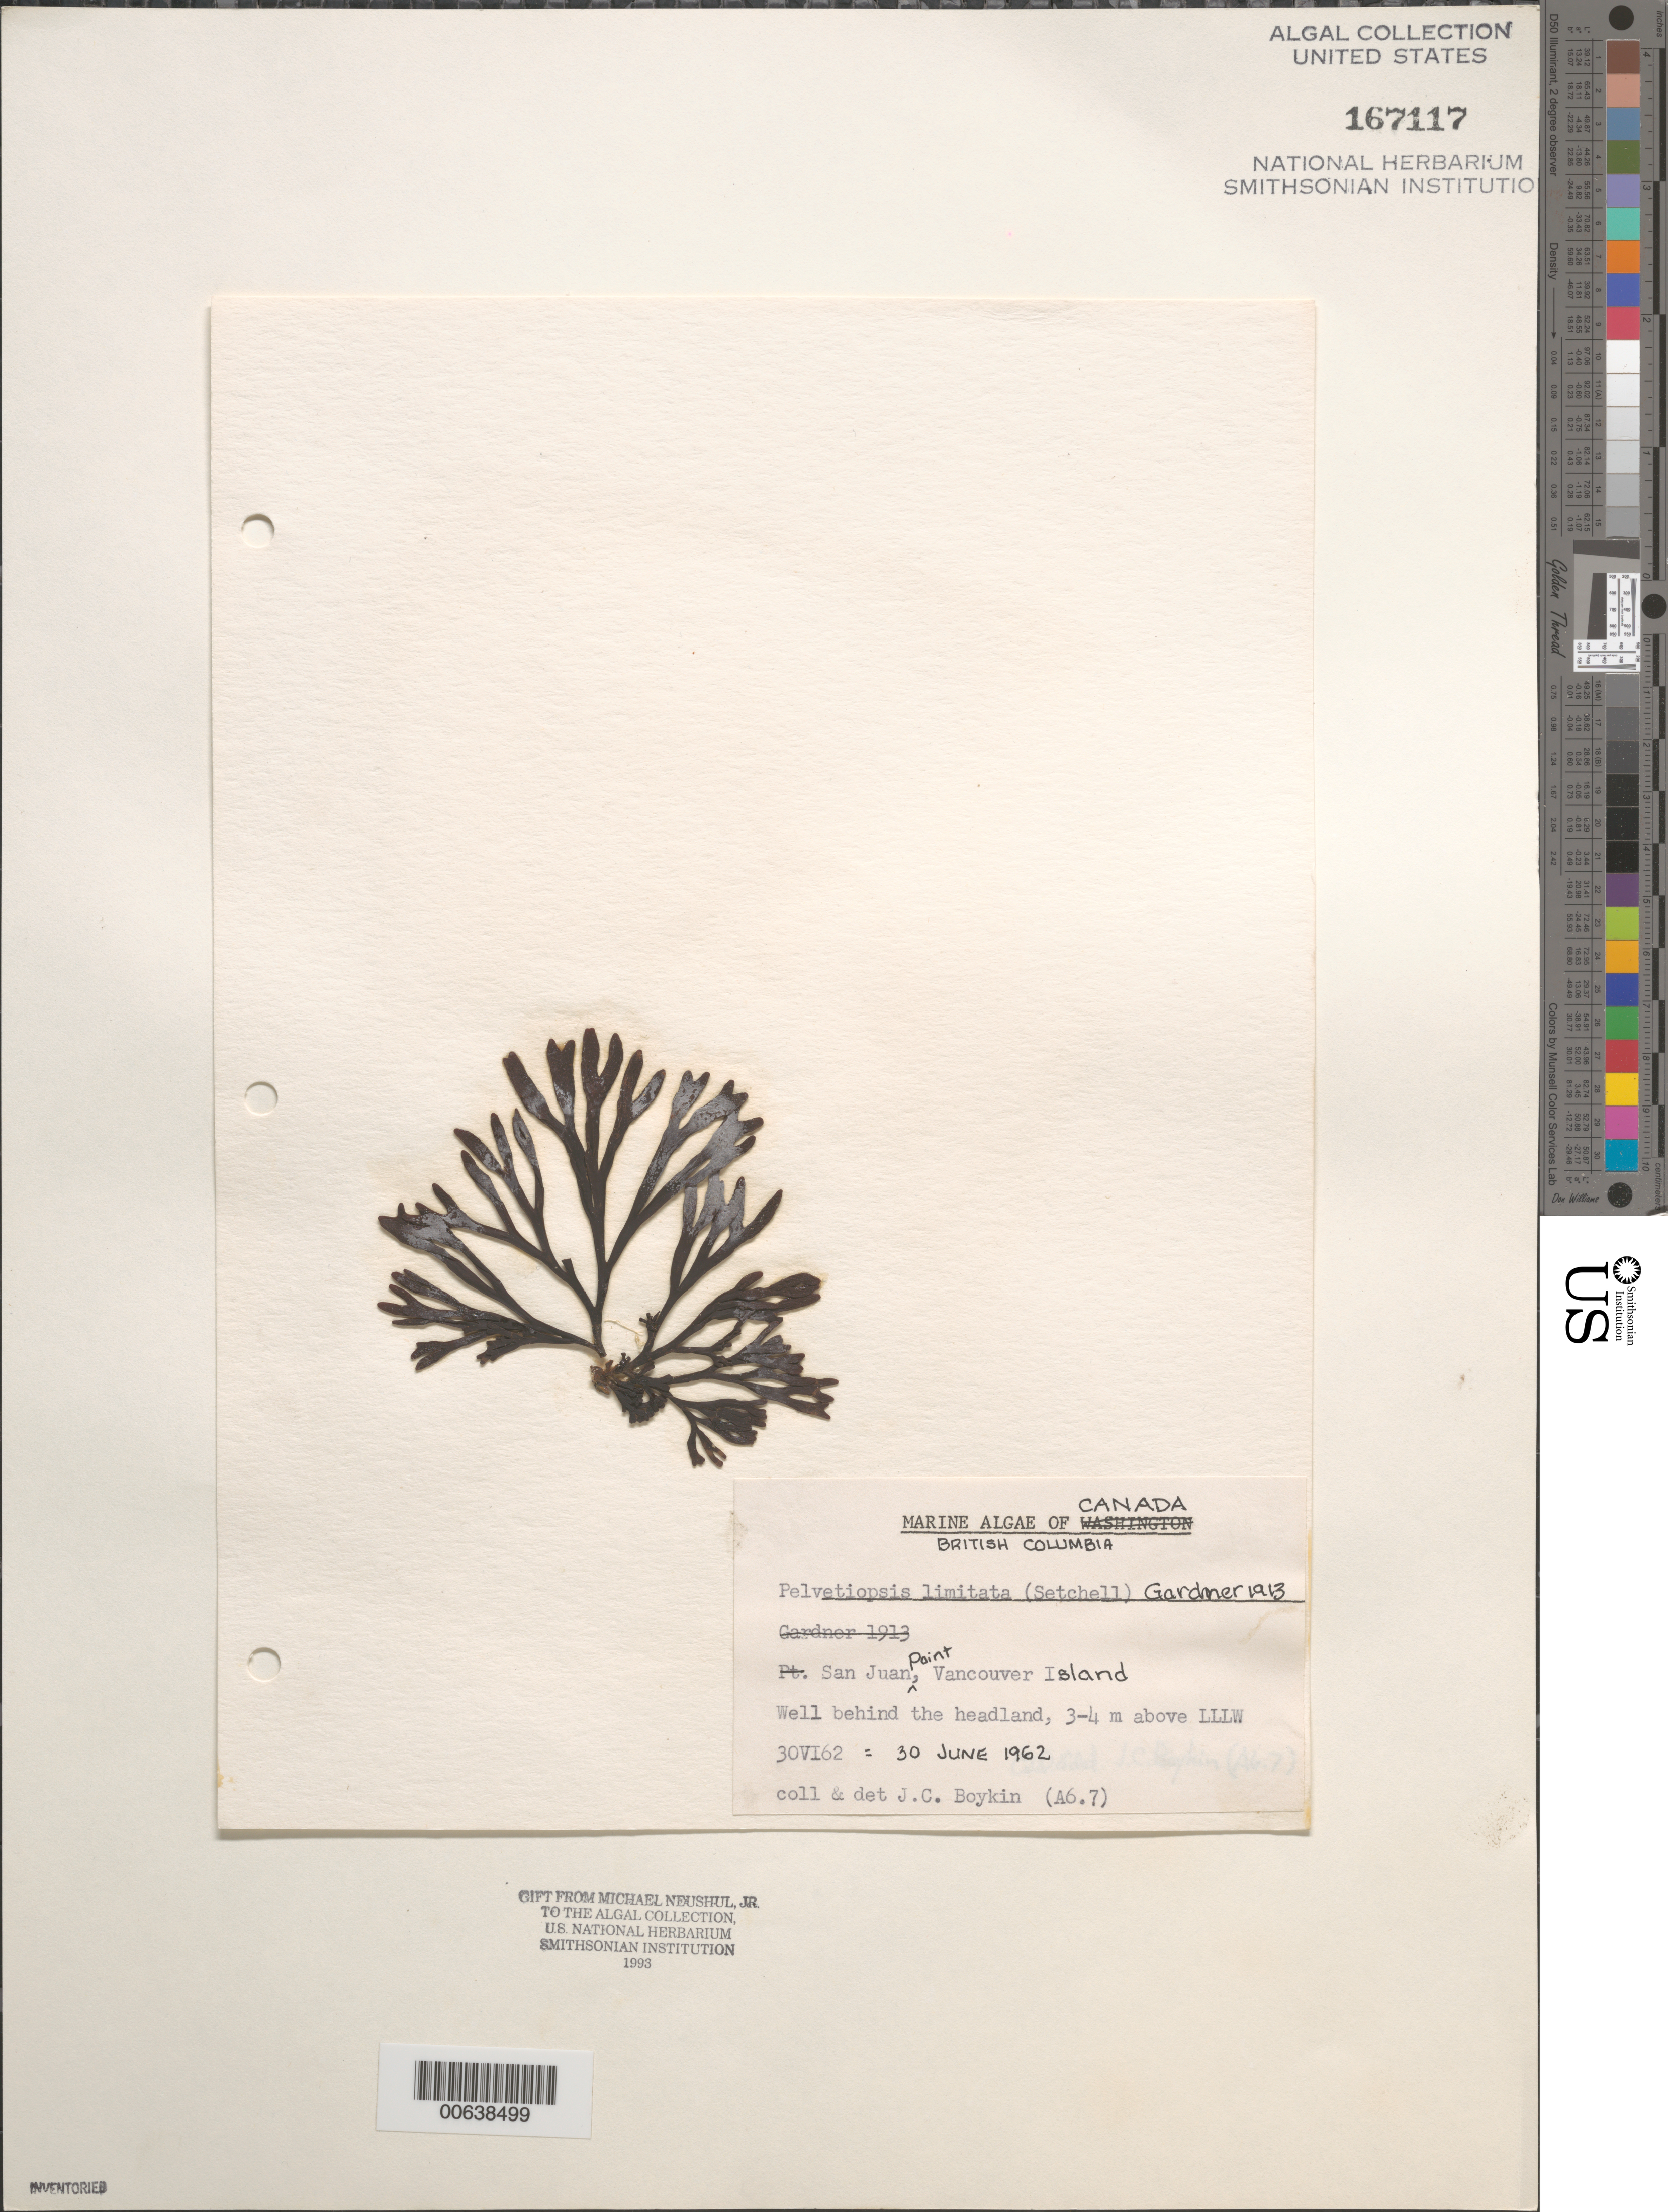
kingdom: Chromista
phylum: Ochrophyta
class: Phaeophyceae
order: Fucales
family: Fucaceae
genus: Pelvetiopsis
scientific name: Pelvetiopsis limitata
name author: N.L. Gardner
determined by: Boykin, J. C.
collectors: J. Boykin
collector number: A6.7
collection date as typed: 30 Jun 1962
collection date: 1962-06-30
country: Canada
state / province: British Columbia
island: Vancouver Island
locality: Point San Juan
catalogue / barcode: US 167117